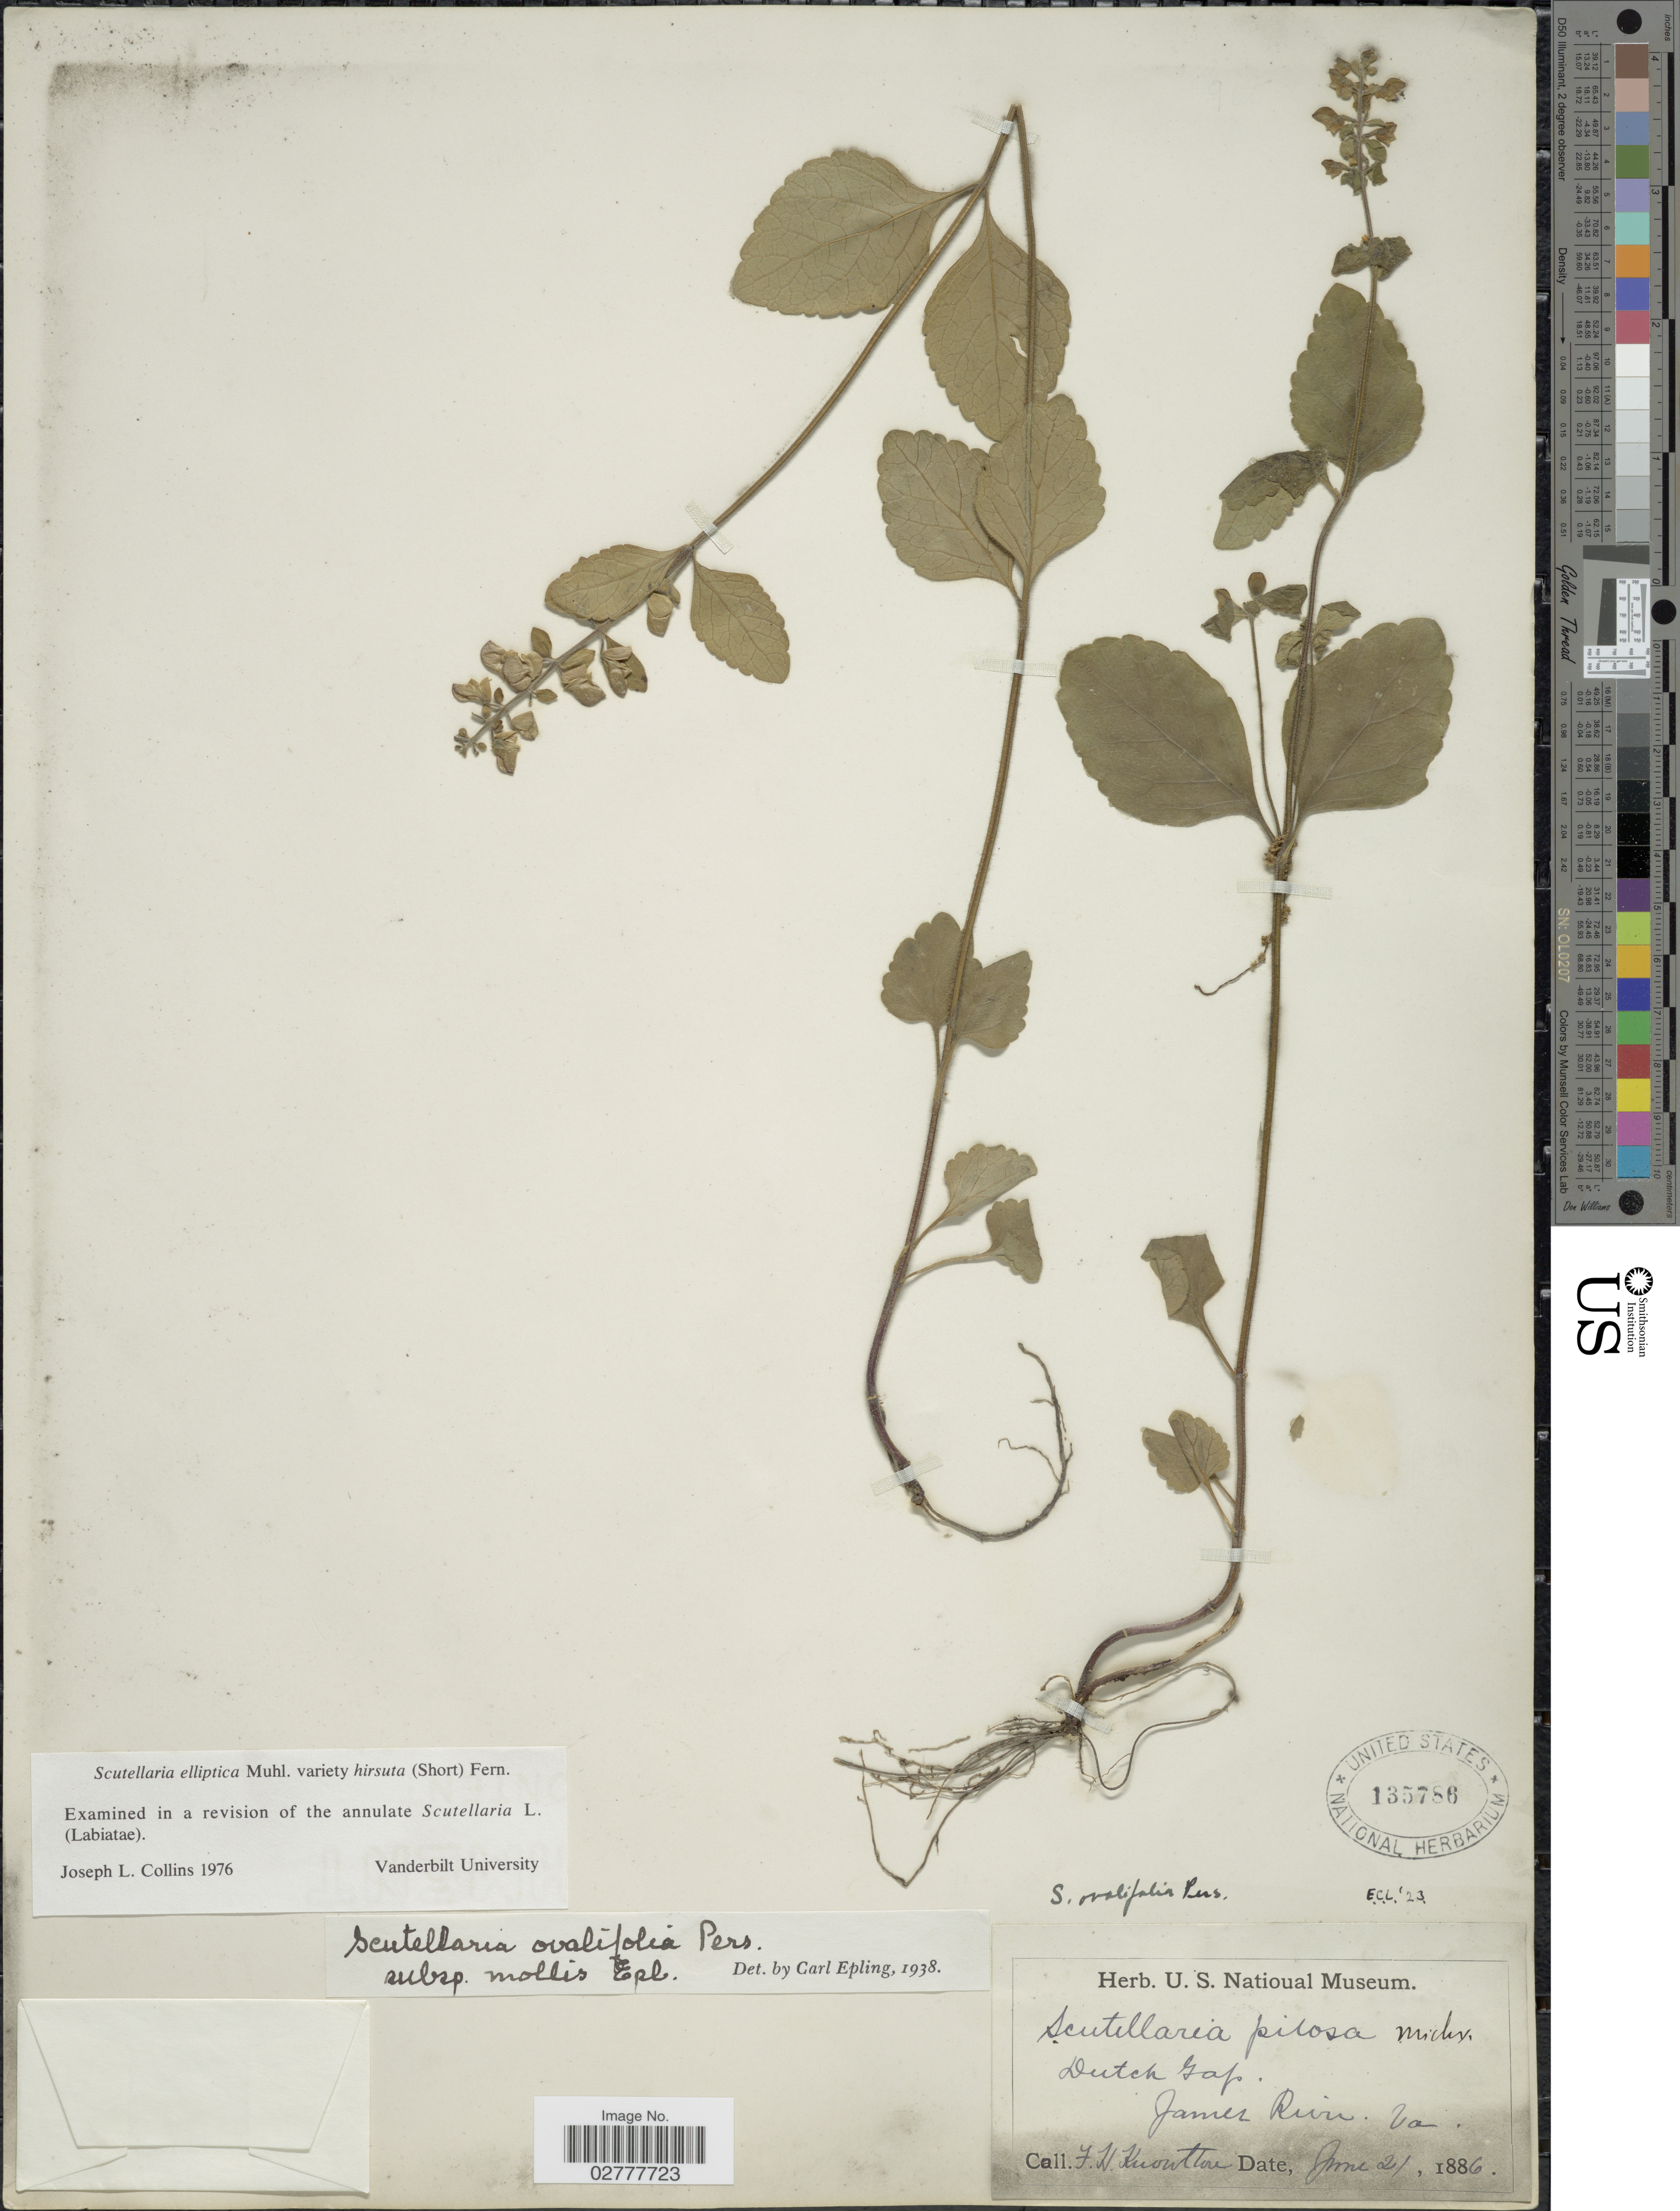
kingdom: Plantae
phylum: Tracheophyta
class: Magnoliopsida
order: Lamiales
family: Lamiaceae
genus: Scutellaria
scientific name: Scutellaria elliptica var. hirsuta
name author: (A. Gray) Fernald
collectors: F. H. Knowlton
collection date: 1886-06-21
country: United States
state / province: Virginia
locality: Dutch Gap, James River.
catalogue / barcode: US 135786